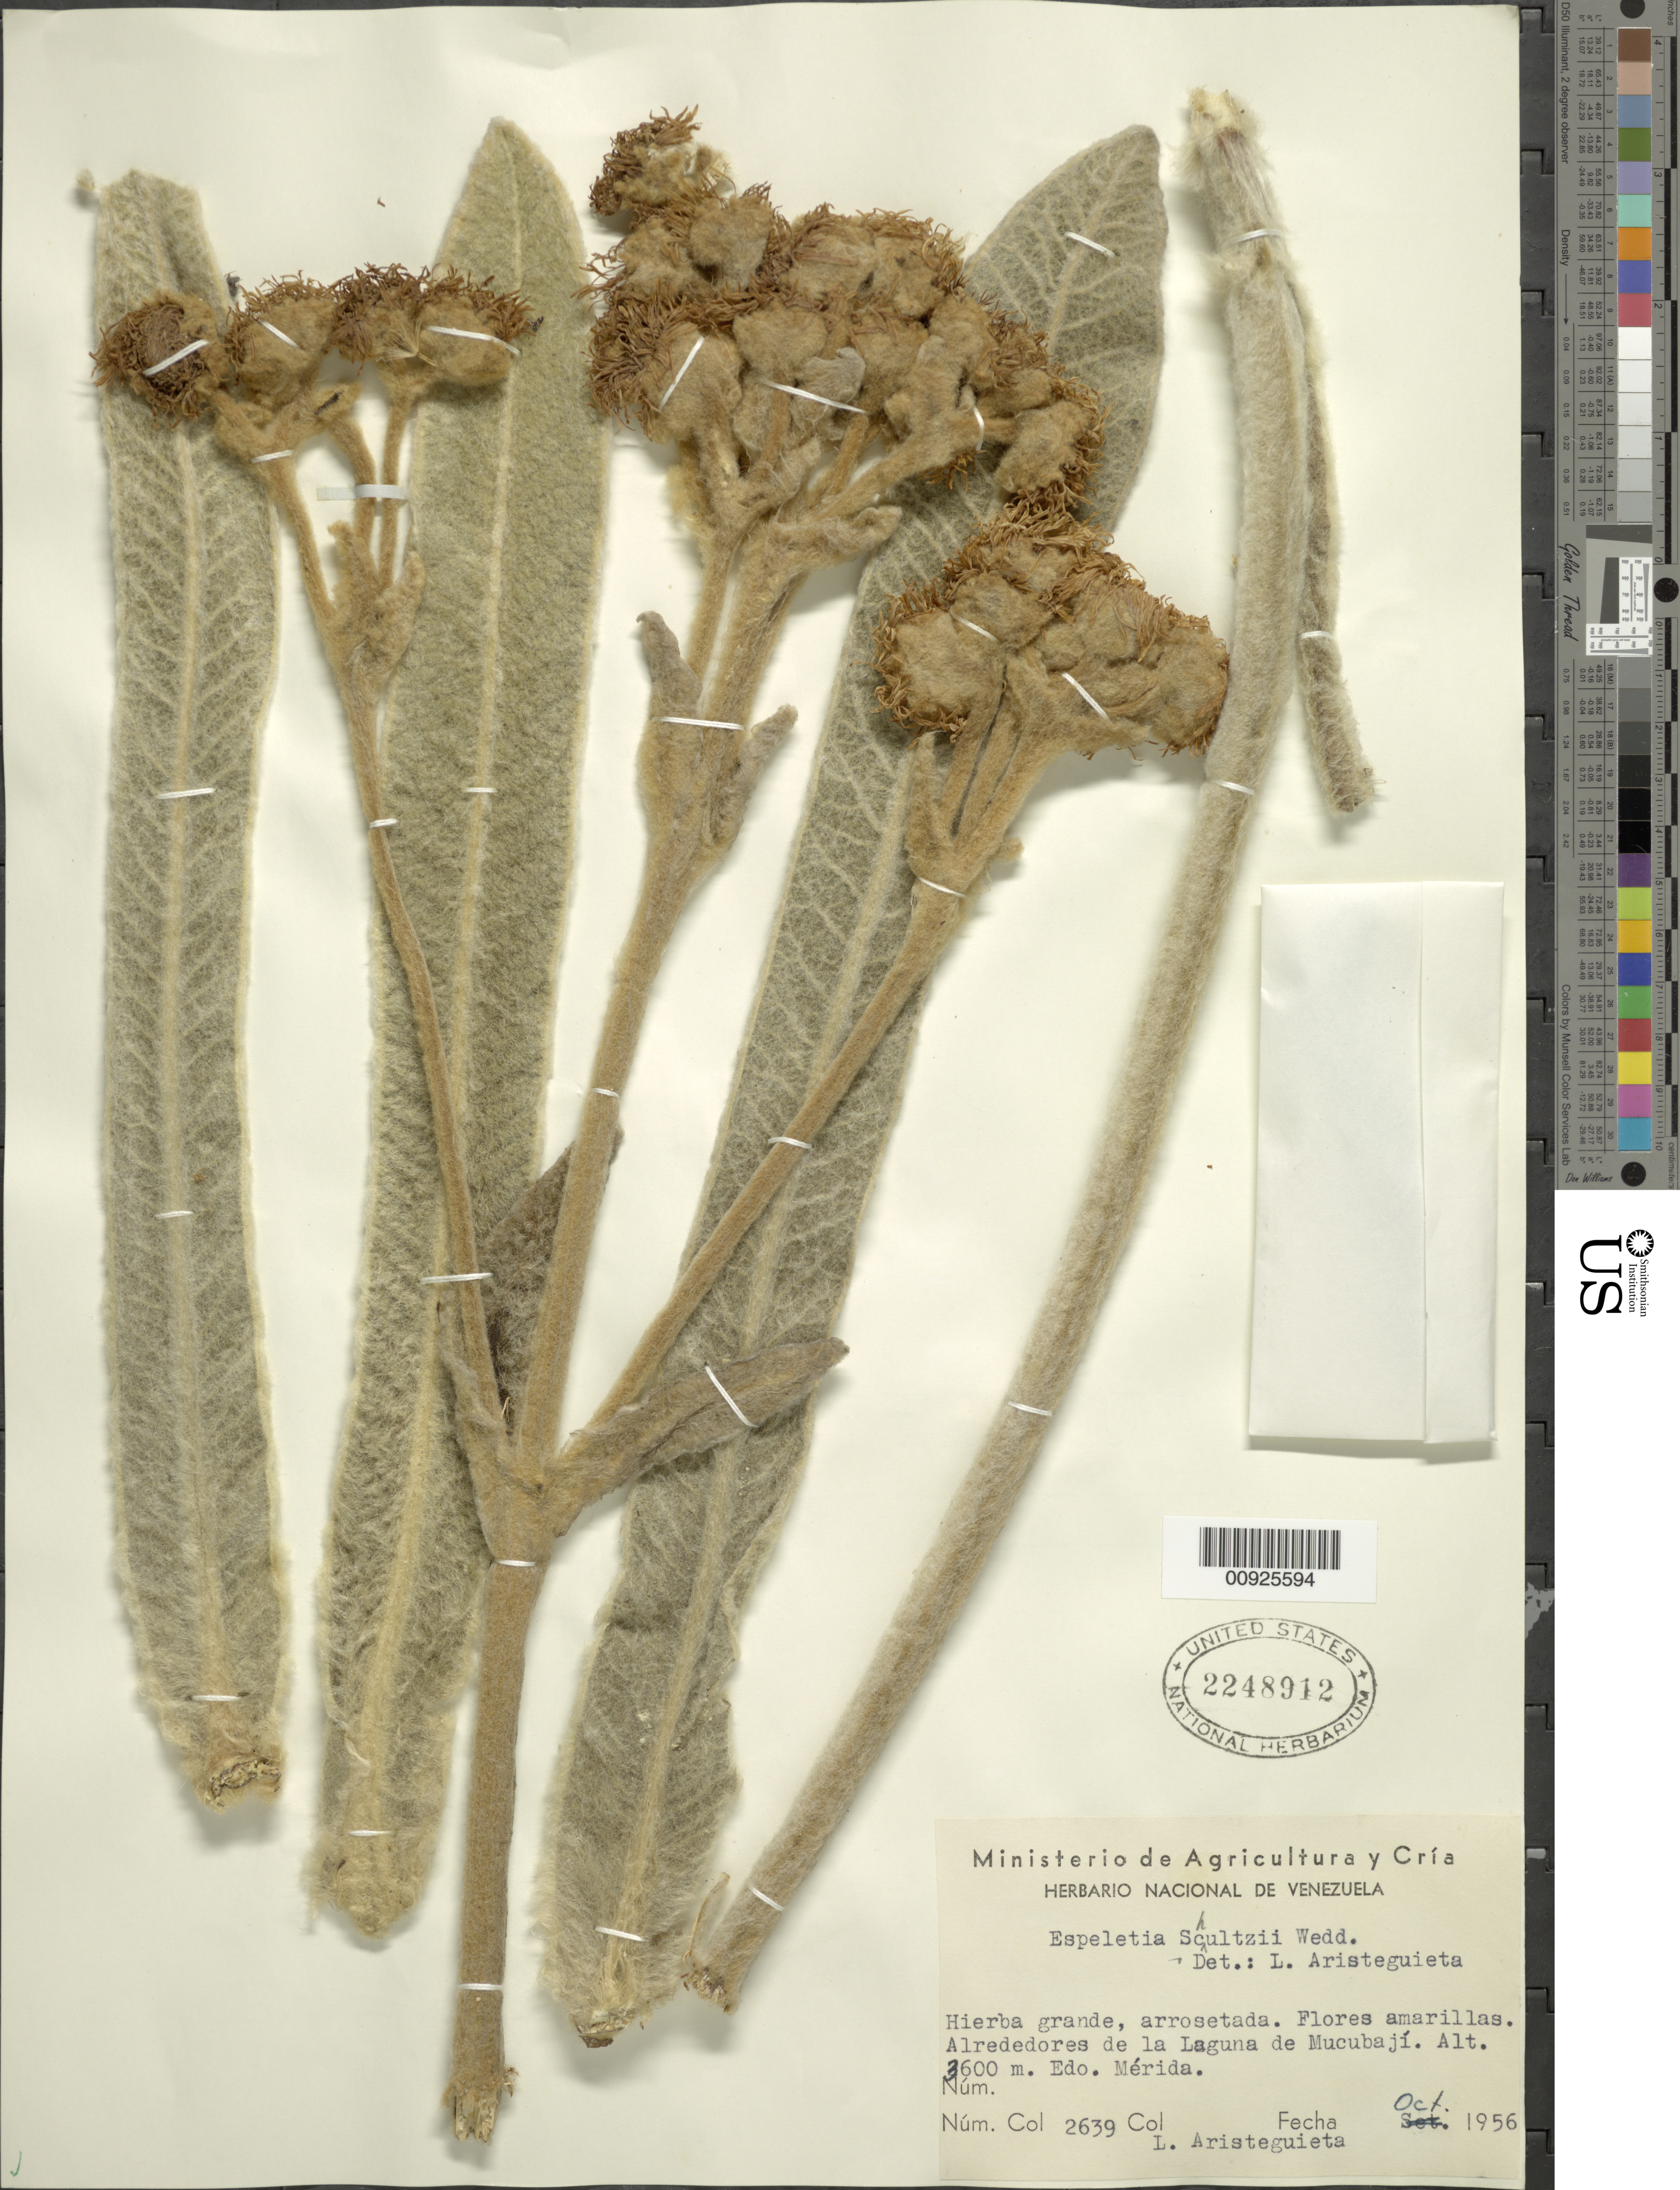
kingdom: Plantae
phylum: Tracheophyta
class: Magnoliopsida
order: Asterales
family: Asteraceae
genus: Espeletia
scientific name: Espeletia schultzii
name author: Wedd.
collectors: L. Aristeguieta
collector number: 2639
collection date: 1956-10-01/1956-10-31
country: Venezuela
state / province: Mérida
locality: Alrededores de la Laguna de Mucubají.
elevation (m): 3600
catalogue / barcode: US 2248912